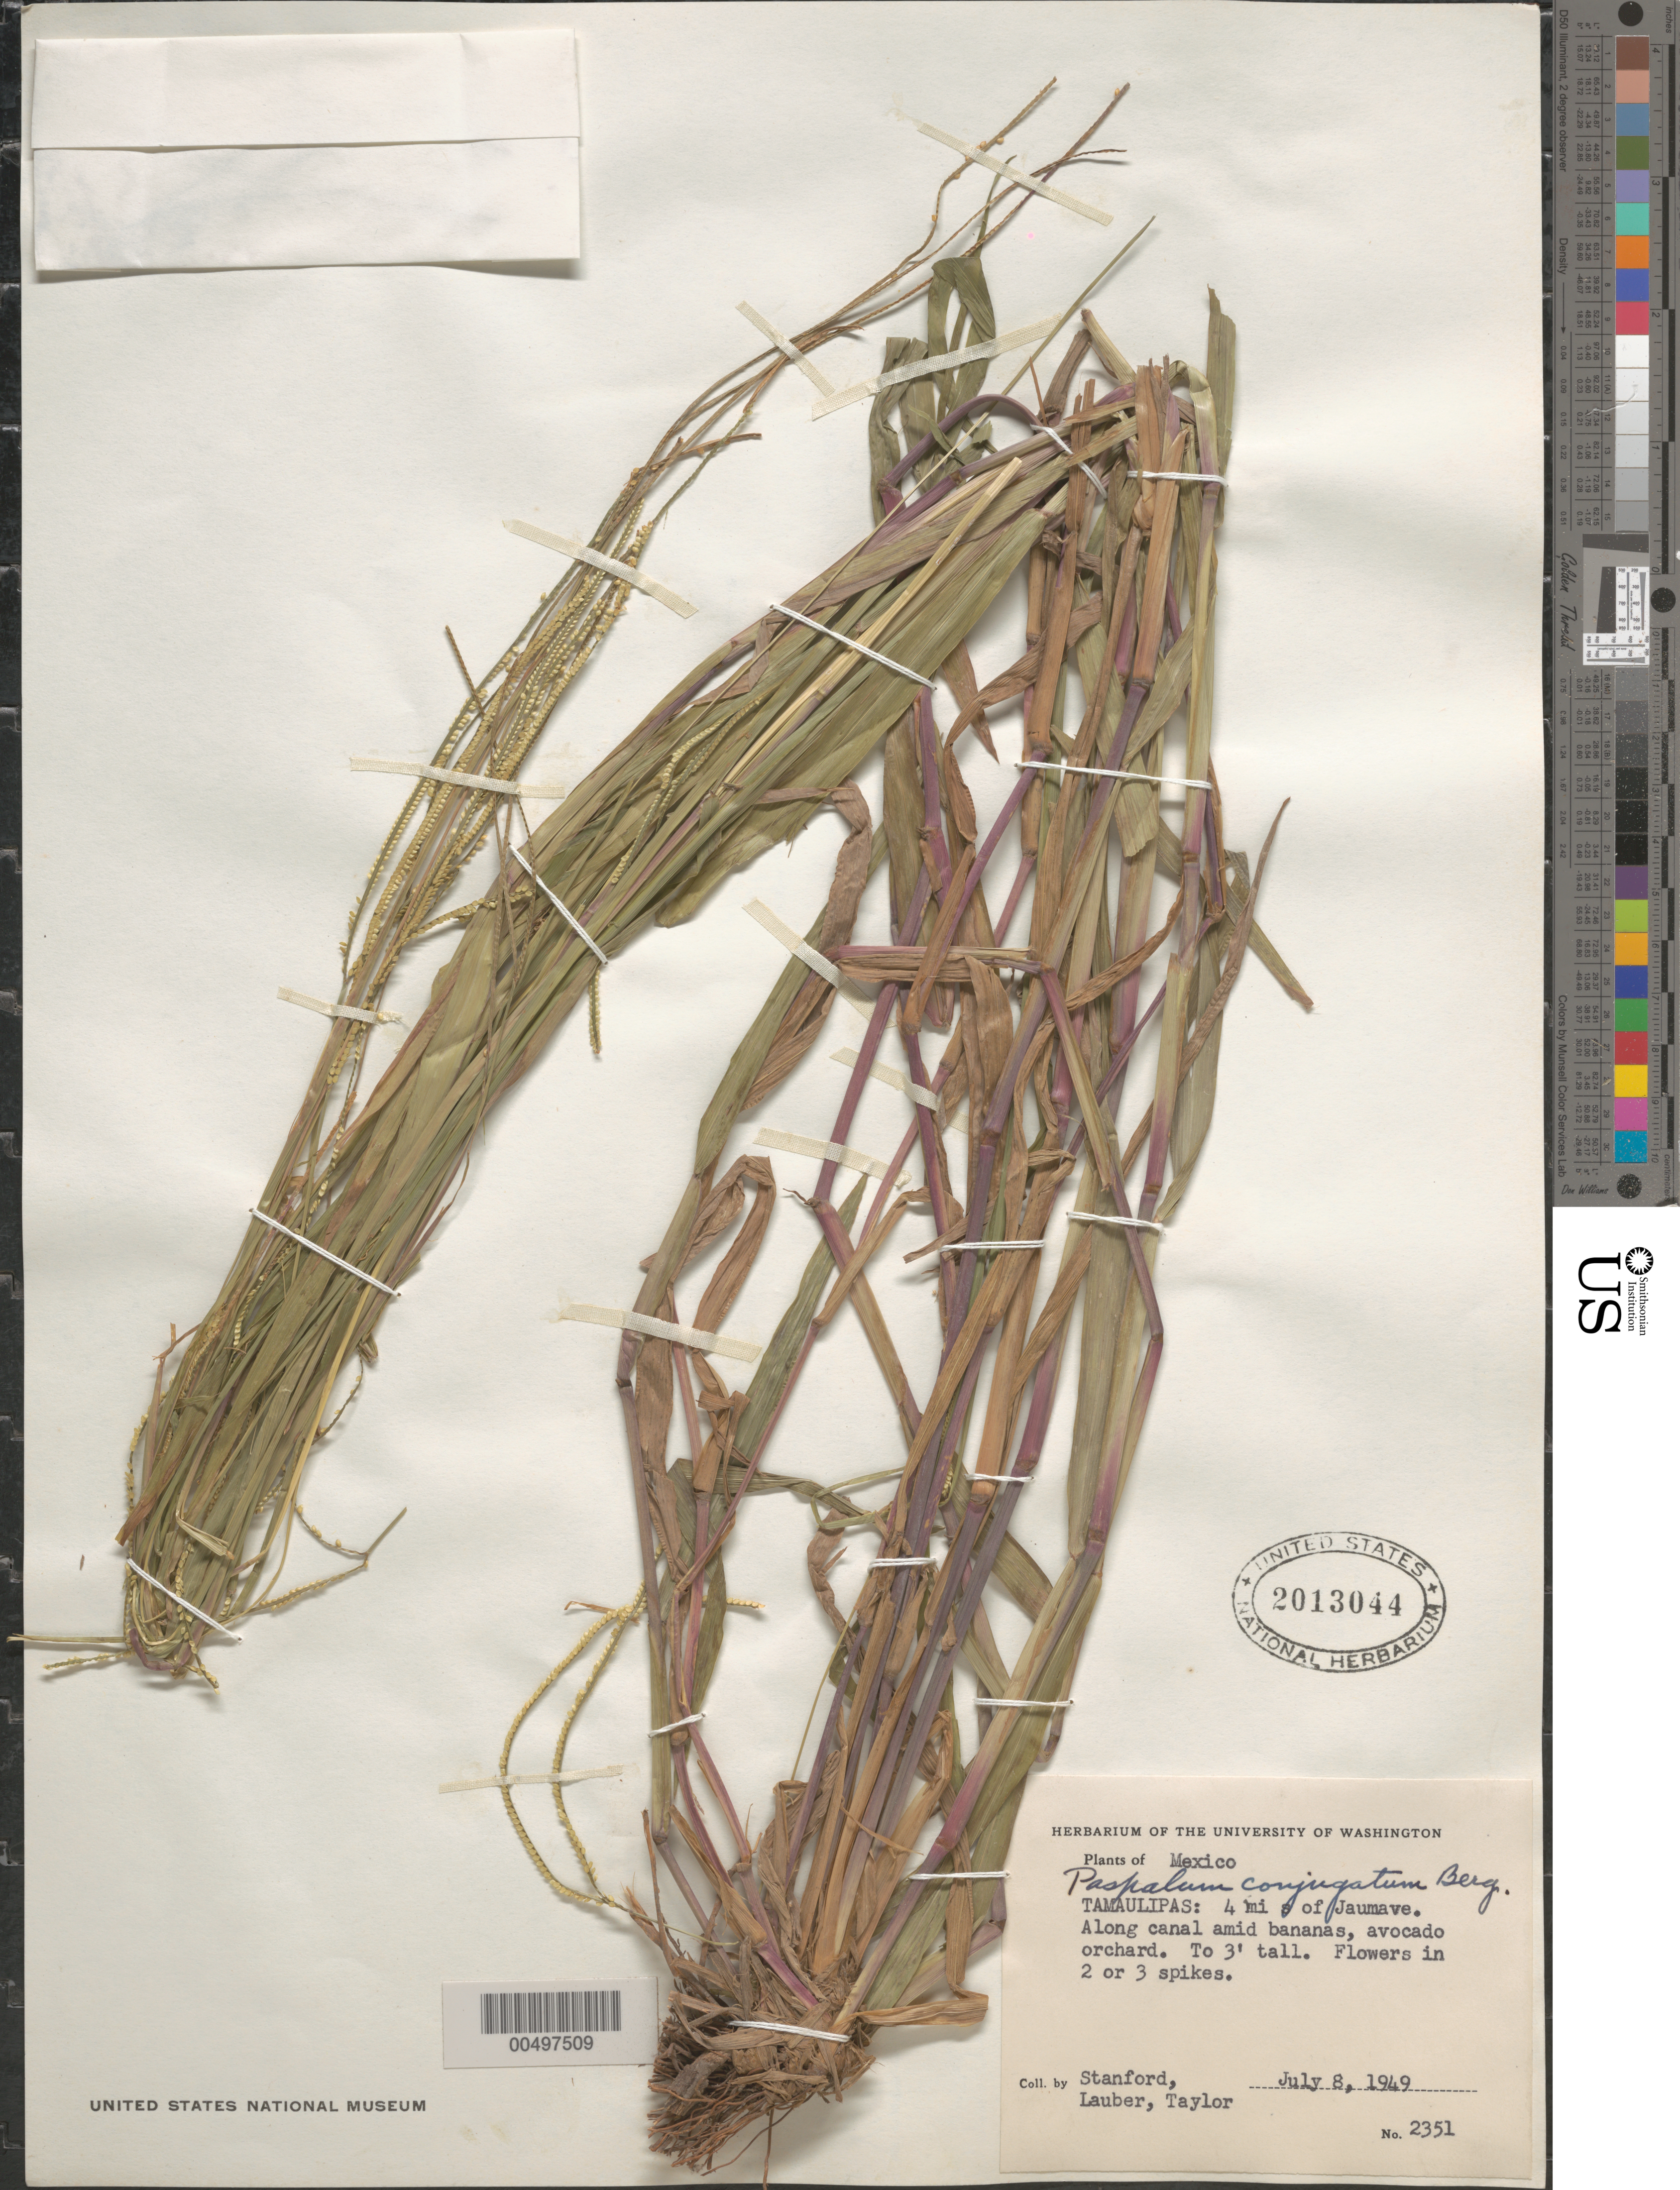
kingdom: Plantae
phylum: Tracheophyta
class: Liliopsida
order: Poales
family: Poaceae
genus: Paspalum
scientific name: Paspalum conjugatum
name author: P.J. Bergius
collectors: -. Stanford, Lauber, -- & -- Taylor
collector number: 2351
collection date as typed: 8 Jul 1949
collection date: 1949-07-08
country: Mexico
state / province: Tamaulipas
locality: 4 mi S of Jaumave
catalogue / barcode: US 2013044